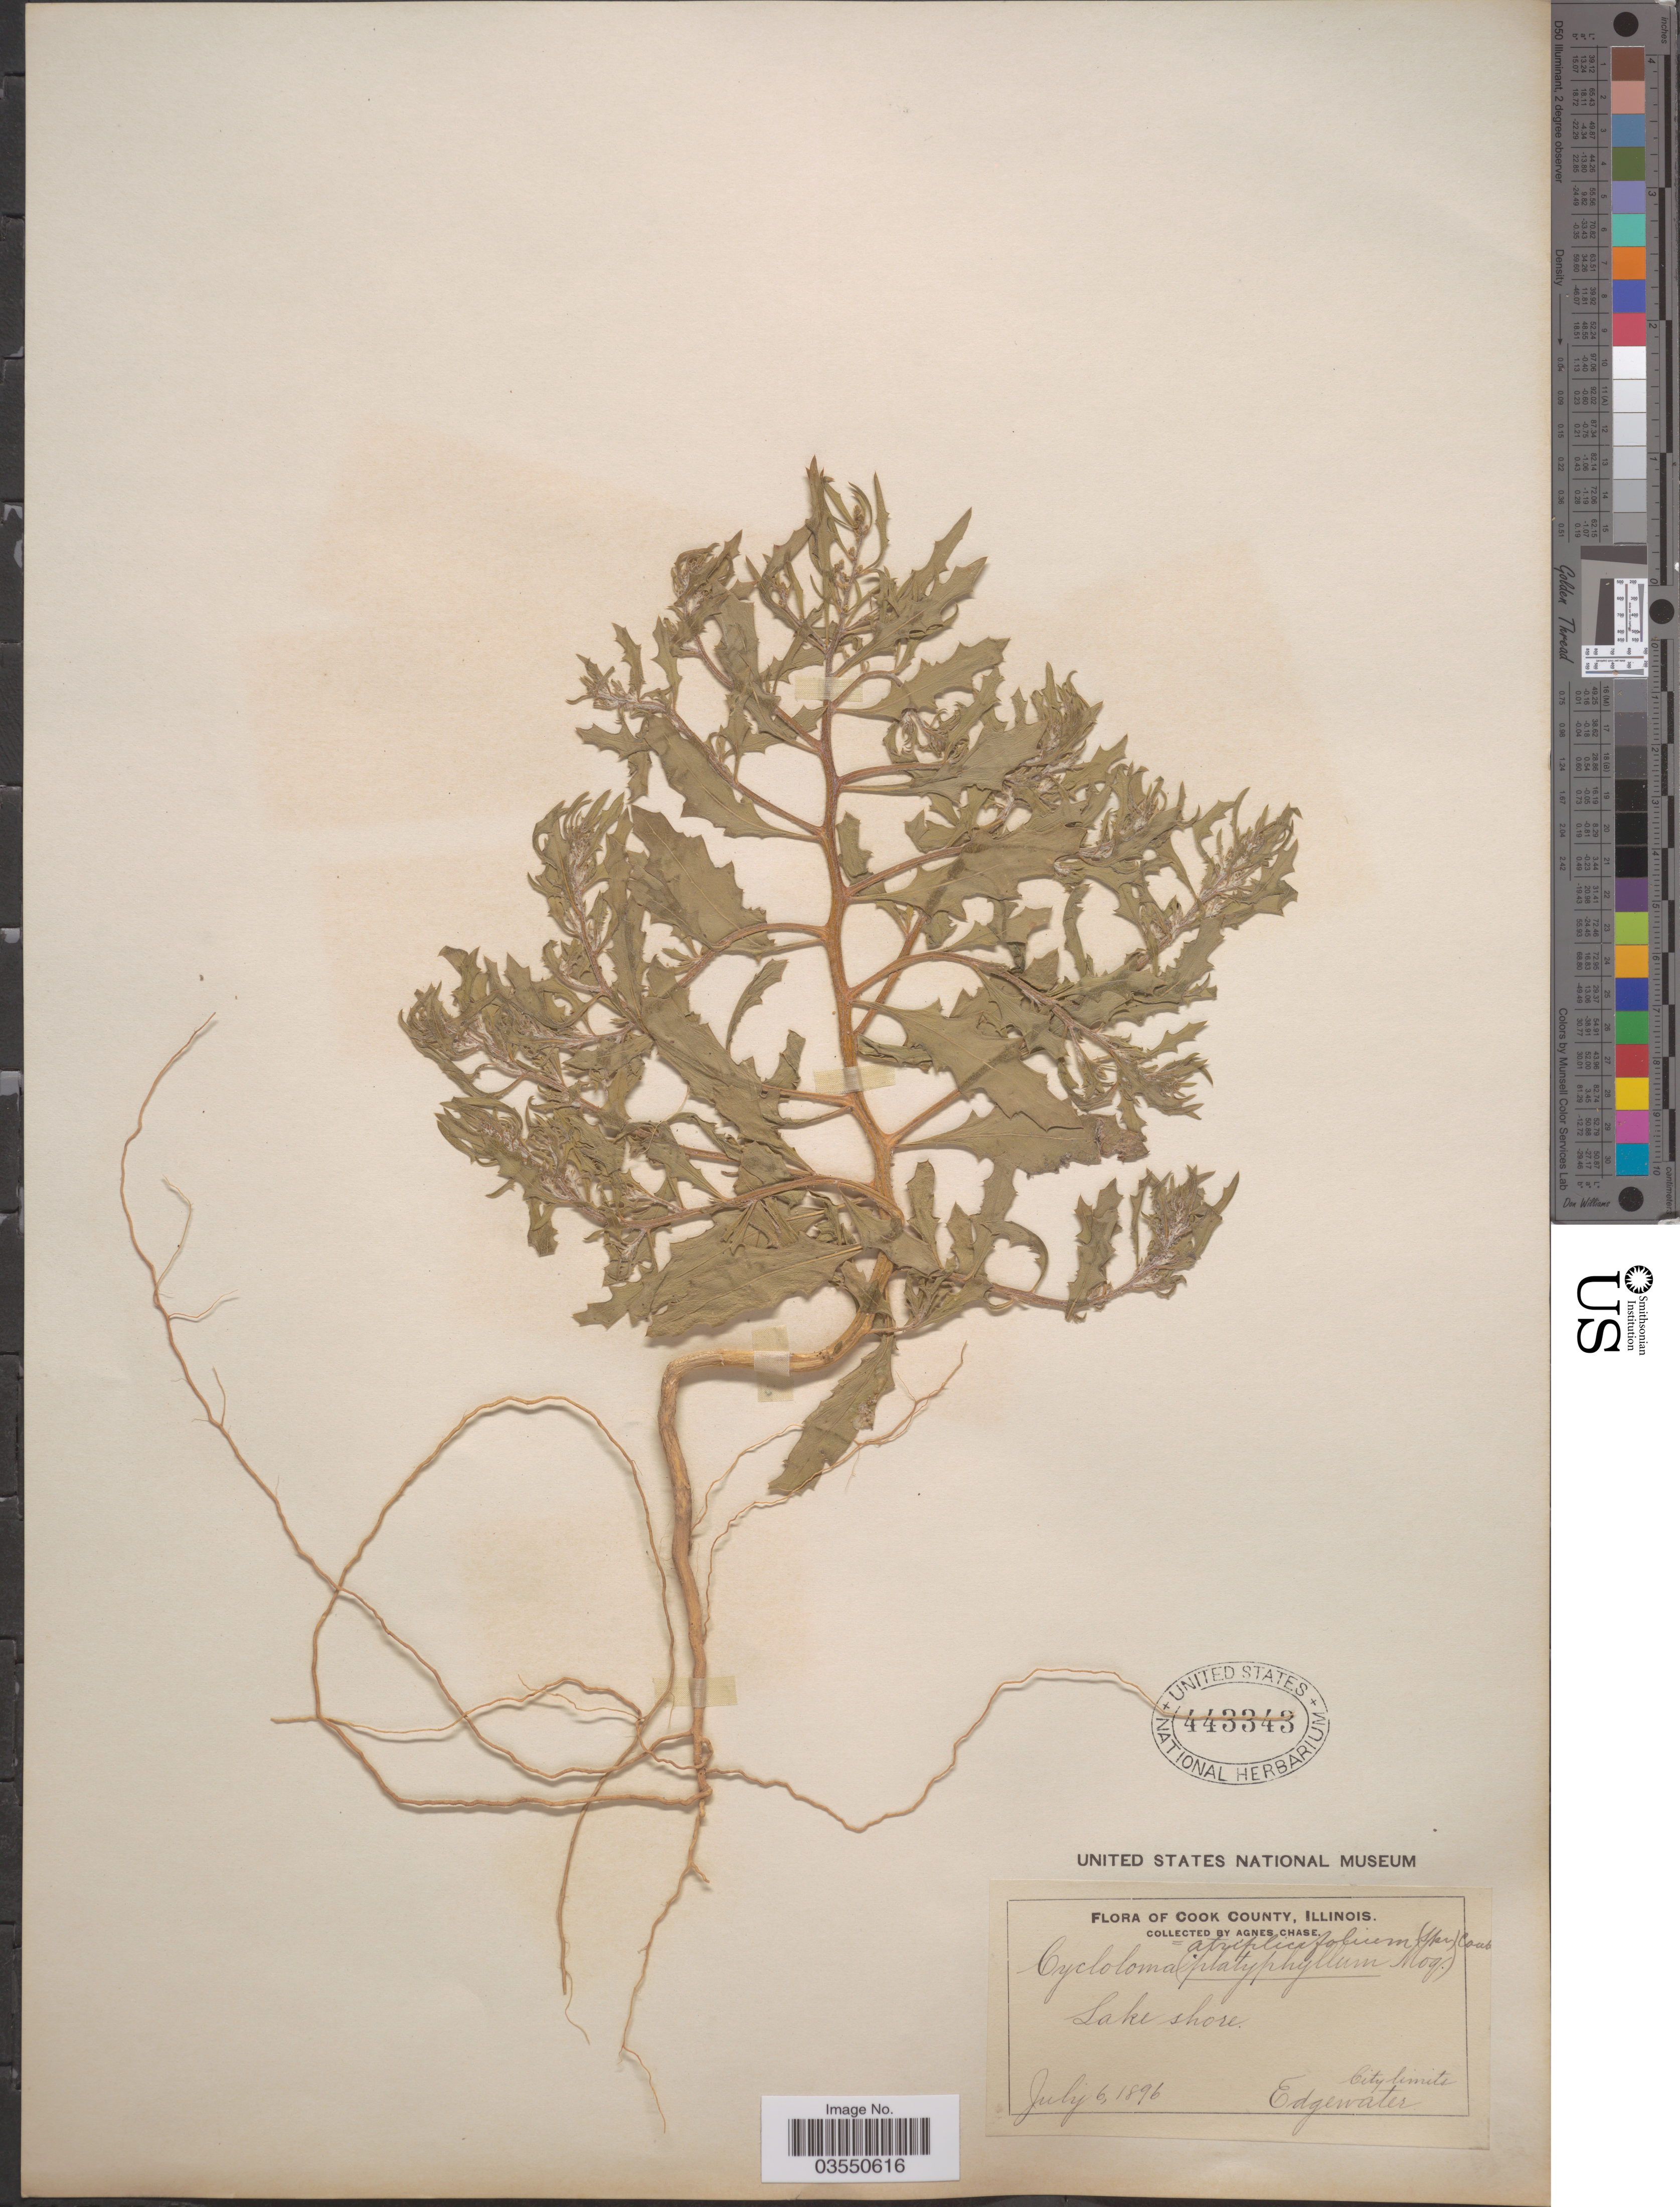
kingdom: Plantae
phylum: Tracheophyta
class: Magnoliopsida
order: Caryophyllales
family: Amaranthaceae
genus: Dysphania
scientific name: Dysphania atriplicifolia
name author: (Spreng.) G. Kadereit et al.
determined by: U.S. National Herbarium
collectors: A. Chase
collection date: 1896-07-06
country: United States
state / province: Illinois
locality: Cook County. Lake shore. City limits. Edgewater.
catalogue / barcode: US 443343